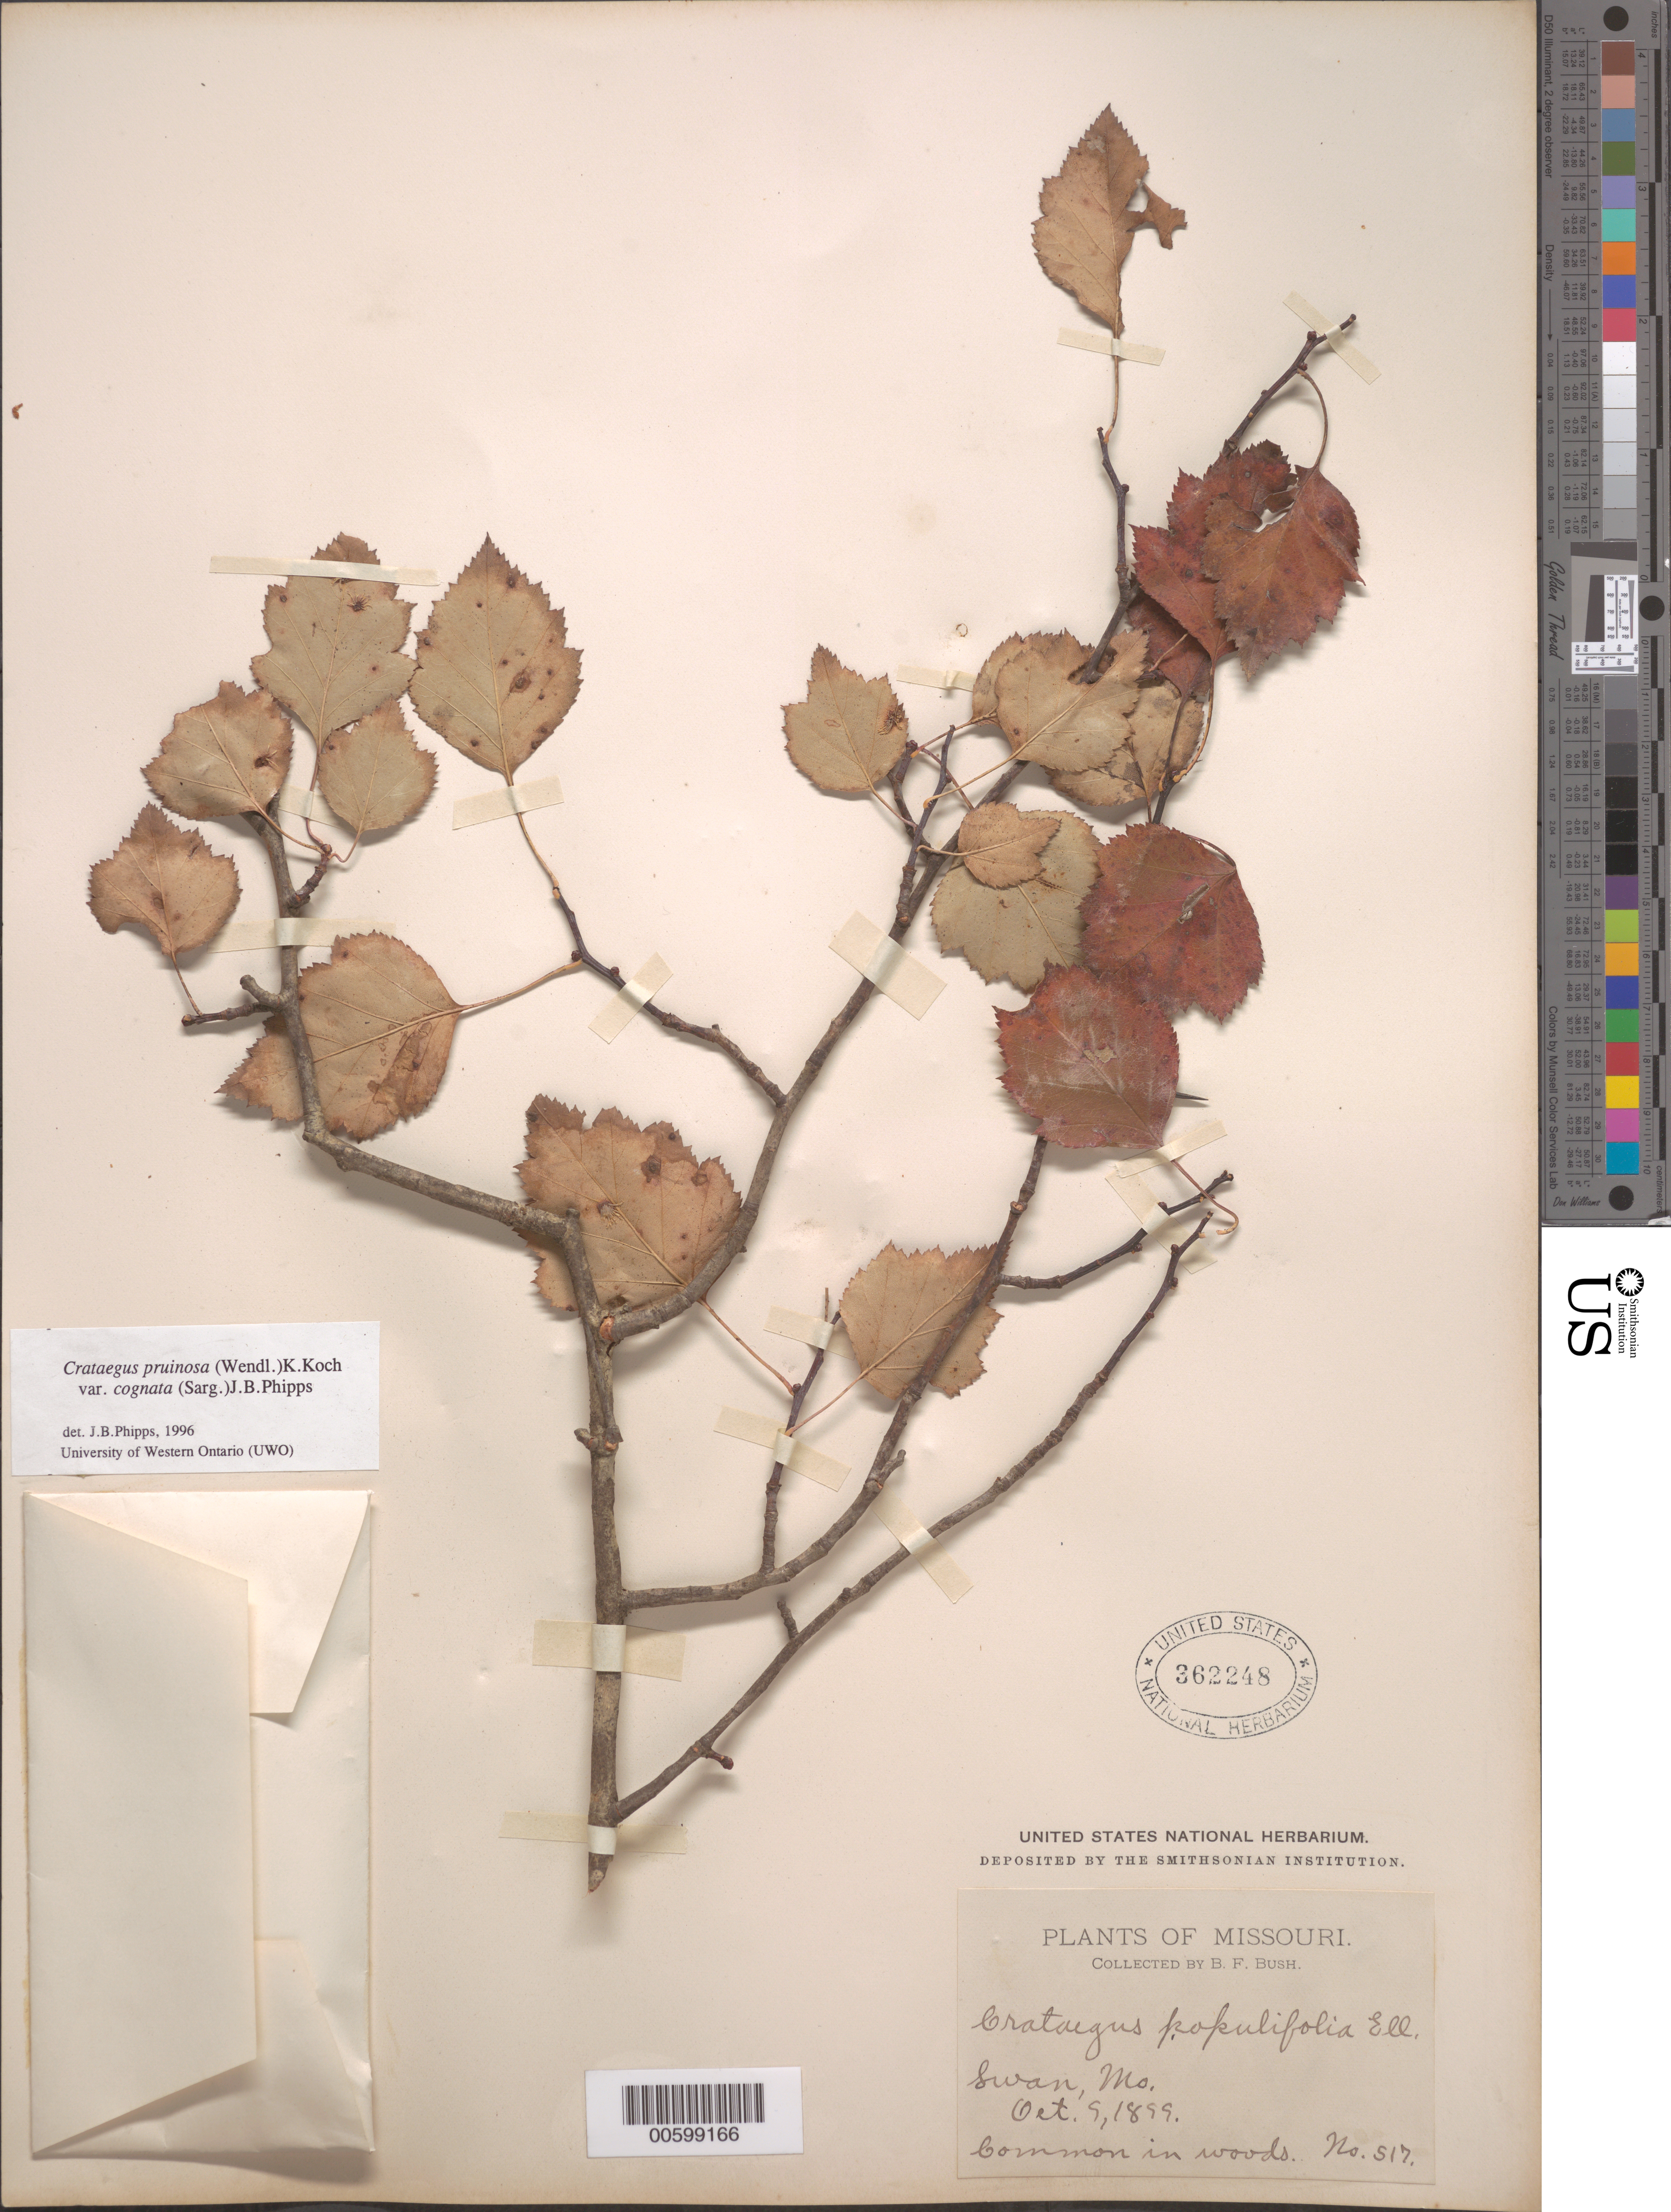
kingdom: Plantae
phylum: Tracheophyta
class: Magnoliopsida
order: Rosales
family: Rosaceae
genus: Crataegus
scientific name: Crataegus pruinosa var. cognata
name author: (Sarg.) J.B. Phipps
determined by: Phipps, James B., (UWO), University of Western Ontario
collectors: B. F. Bush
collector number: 517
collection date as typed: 09 Oct 1899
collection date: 1899-10-09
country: United States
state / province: Missouri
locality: Swan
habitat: In woods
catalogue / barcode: US 362248